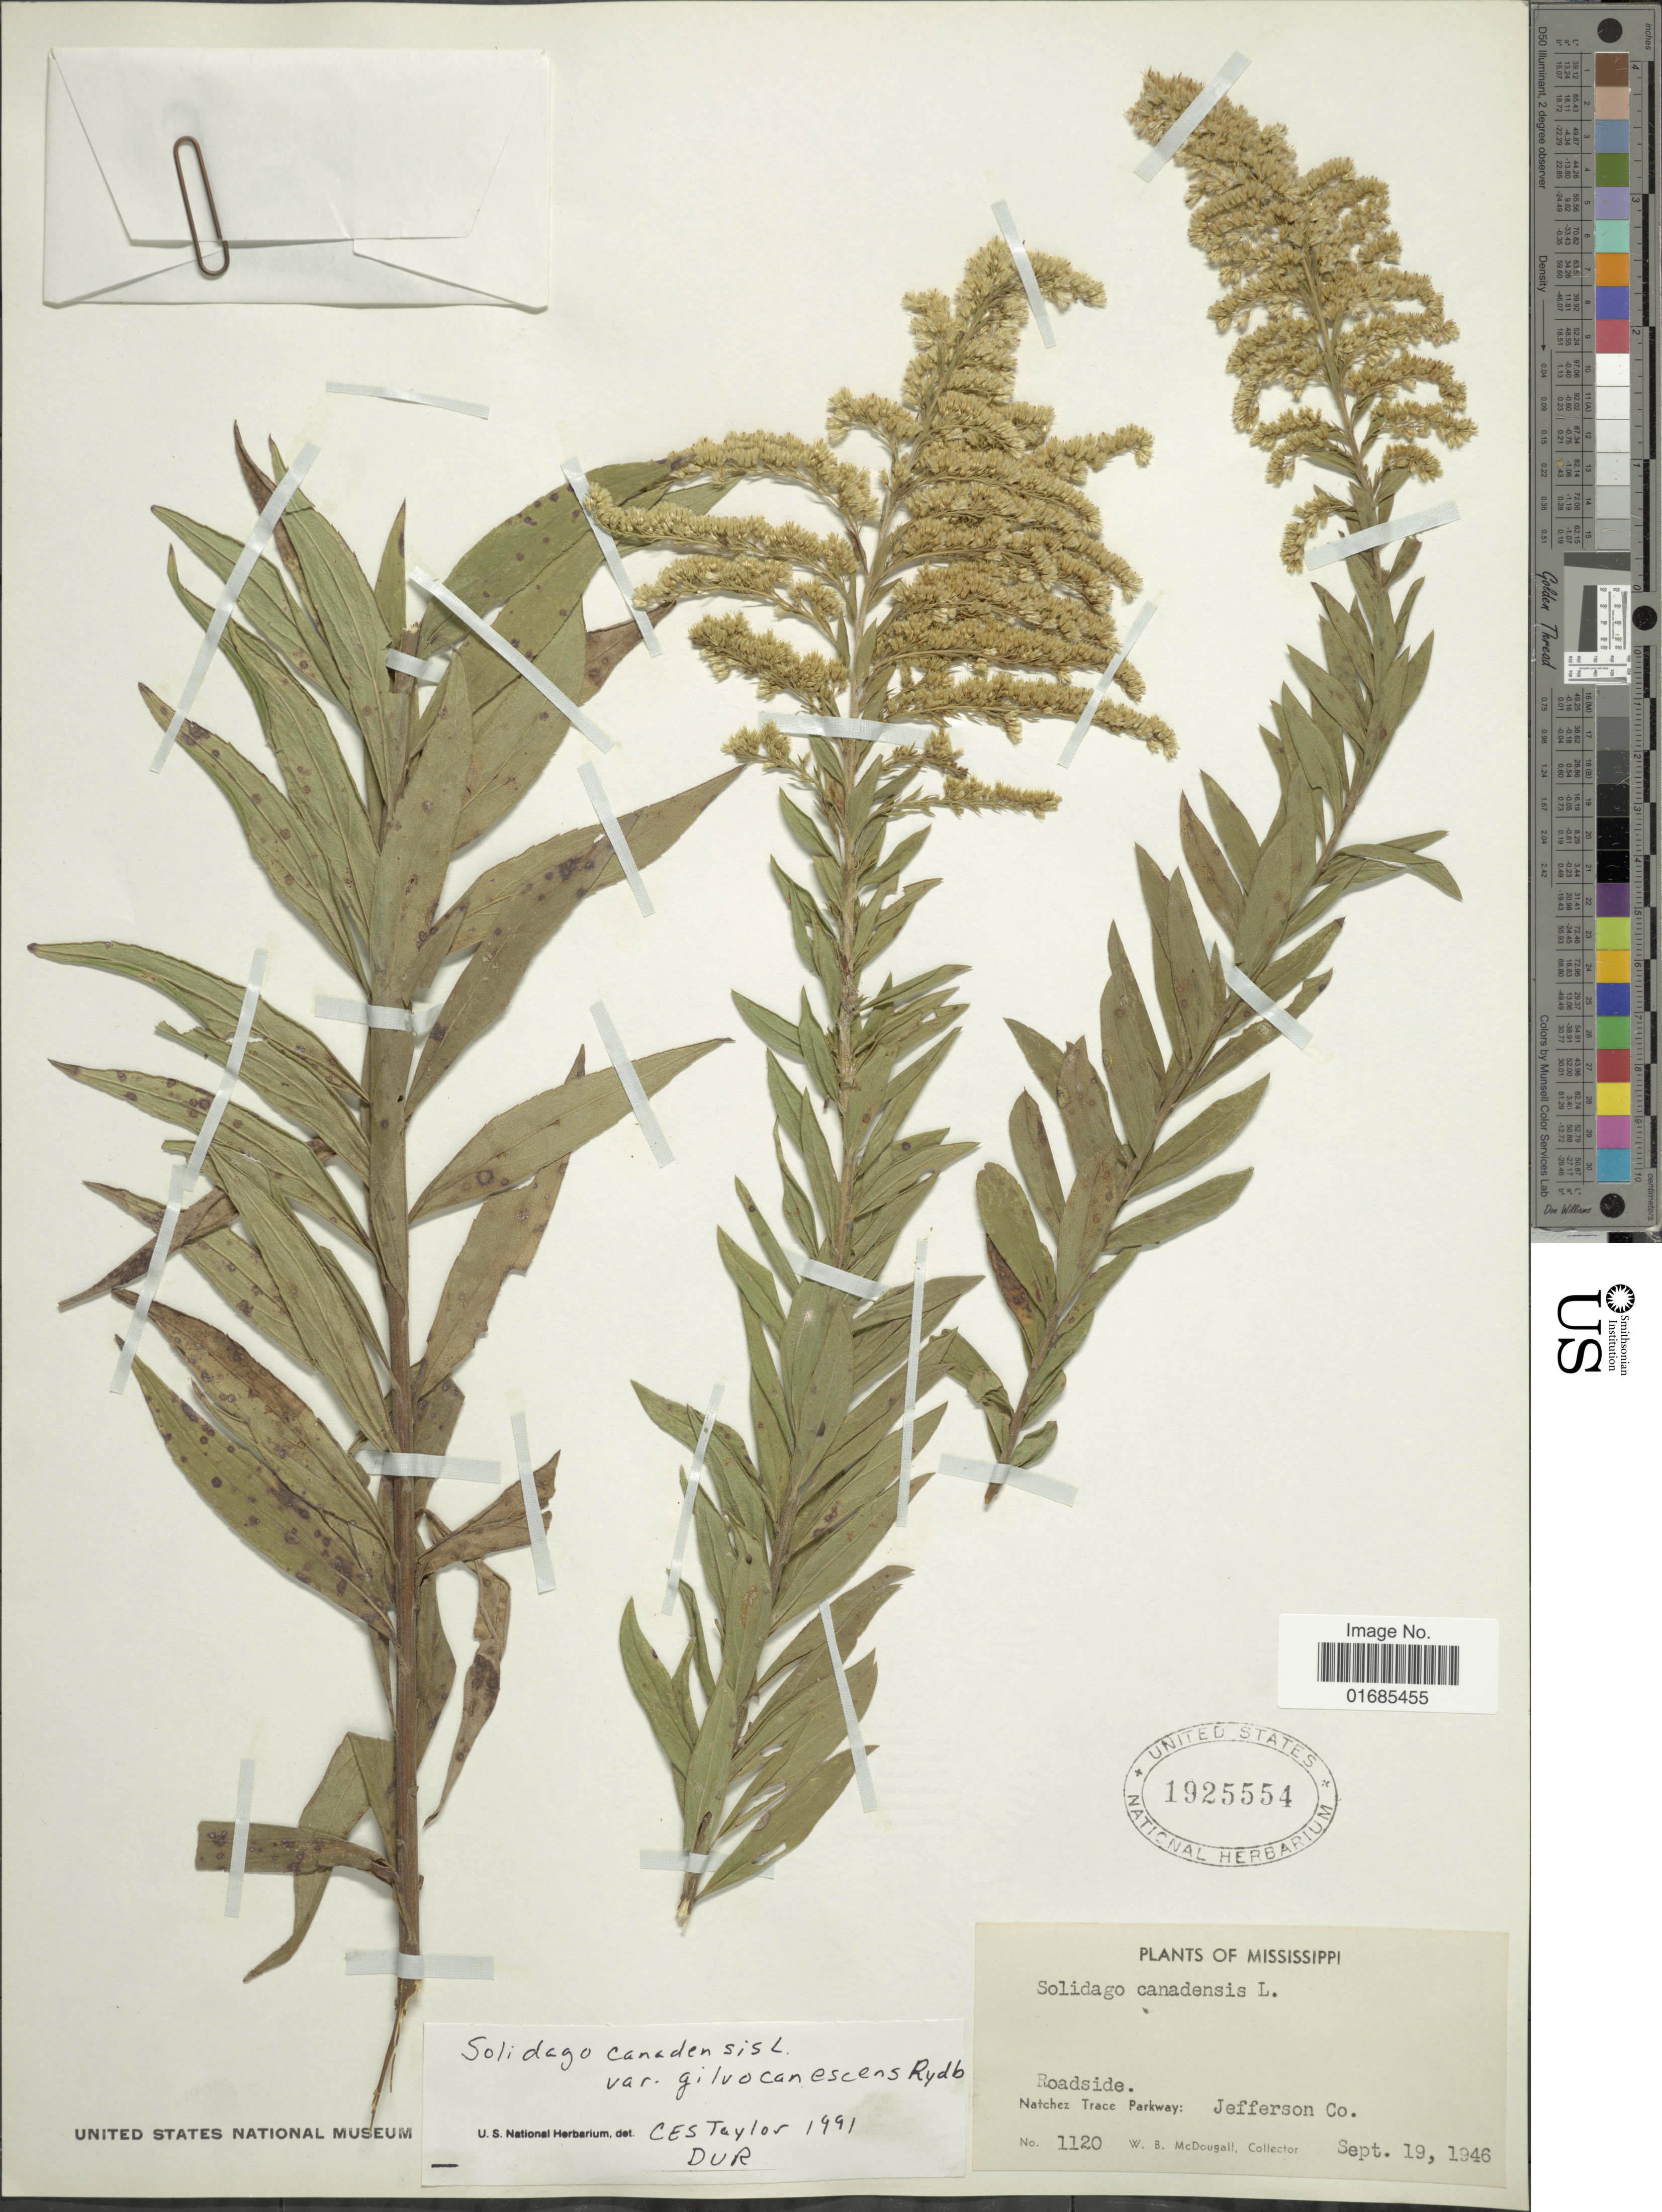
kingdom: Plantae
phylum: Tracheophyta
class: Magnoliopsida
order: Asterales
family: Asteraceae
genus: Solidago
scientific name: Solidago canadensis var. gilvocanescens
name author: Rydb.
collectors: W. B. McDougall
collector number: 1120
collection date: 1946-09-19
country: United States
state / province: Mississippi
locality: Natchez Trace Parkway, Jefferson Co.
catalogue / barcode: US 1925554